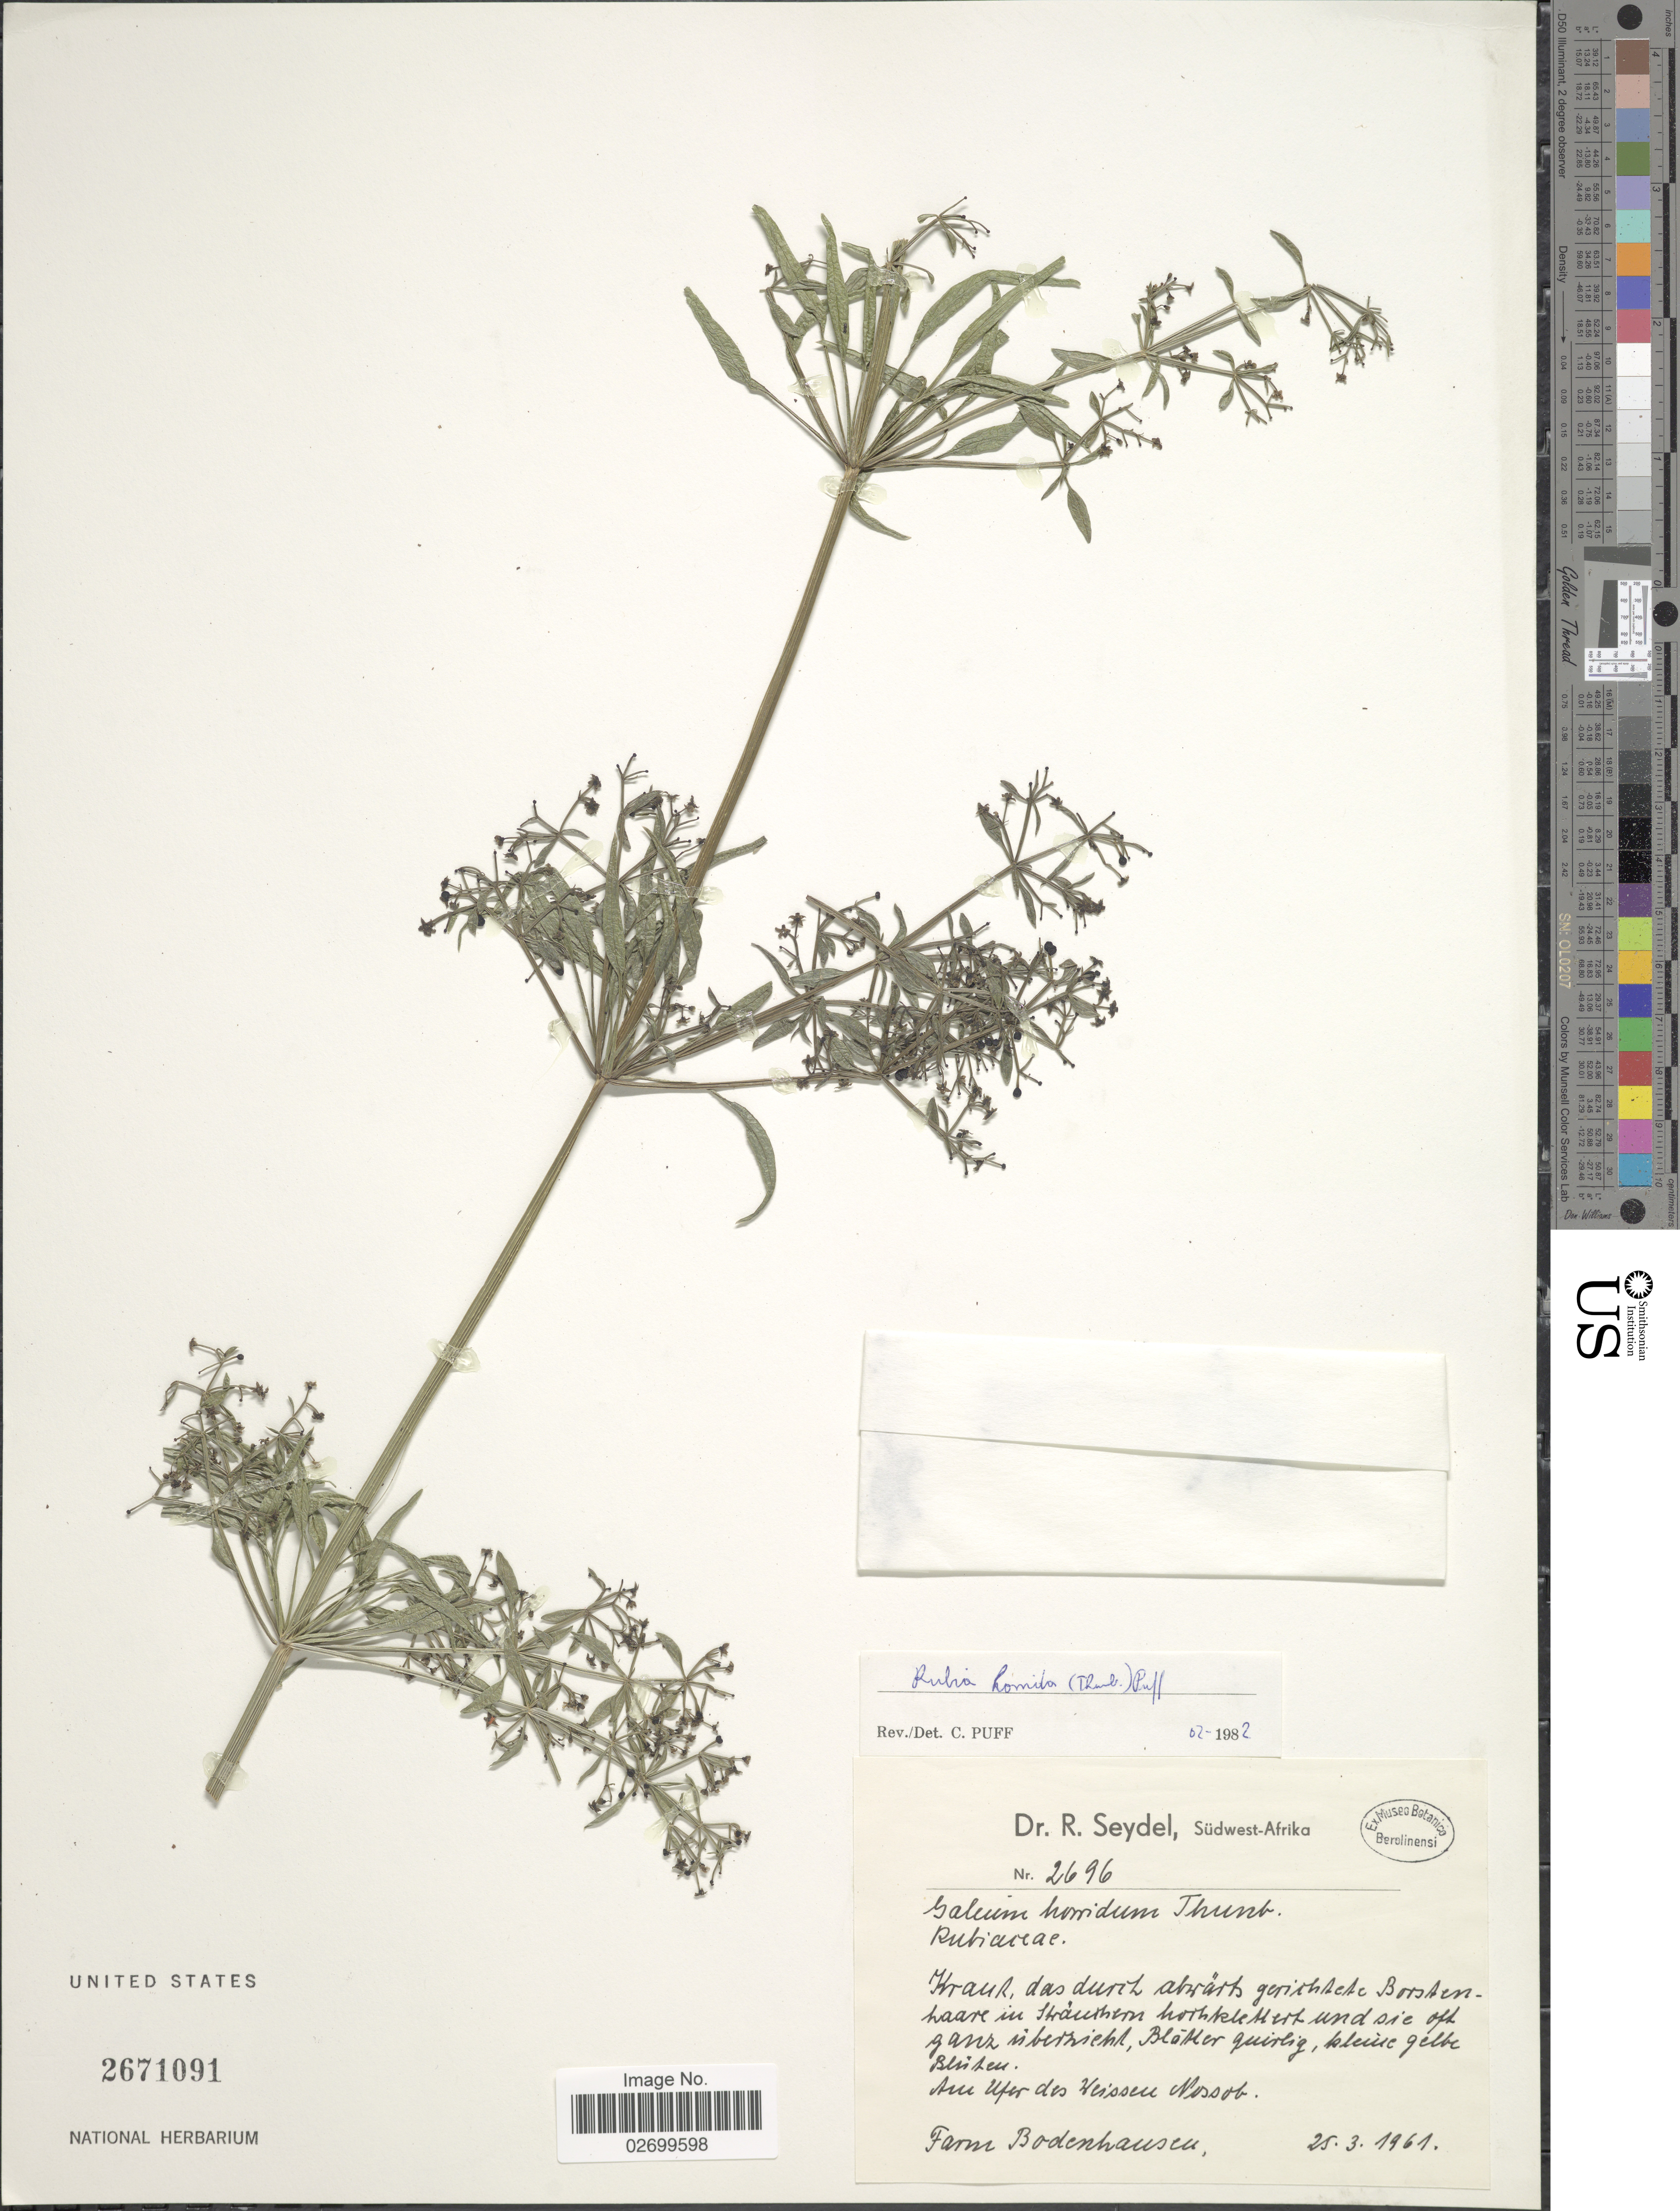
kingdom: Plantae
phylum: Tracheophyta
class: Magnoliopsida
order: Gentianales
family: Rubiaceae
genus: Rubia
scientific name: Rubia horrida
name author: (Thunb.) Puff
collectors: R. Seydel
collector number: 2696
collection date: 1961-03-25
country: Namibia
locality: Südwest-Afrika, Farm Bodenhausen.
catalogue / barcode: US 2671091